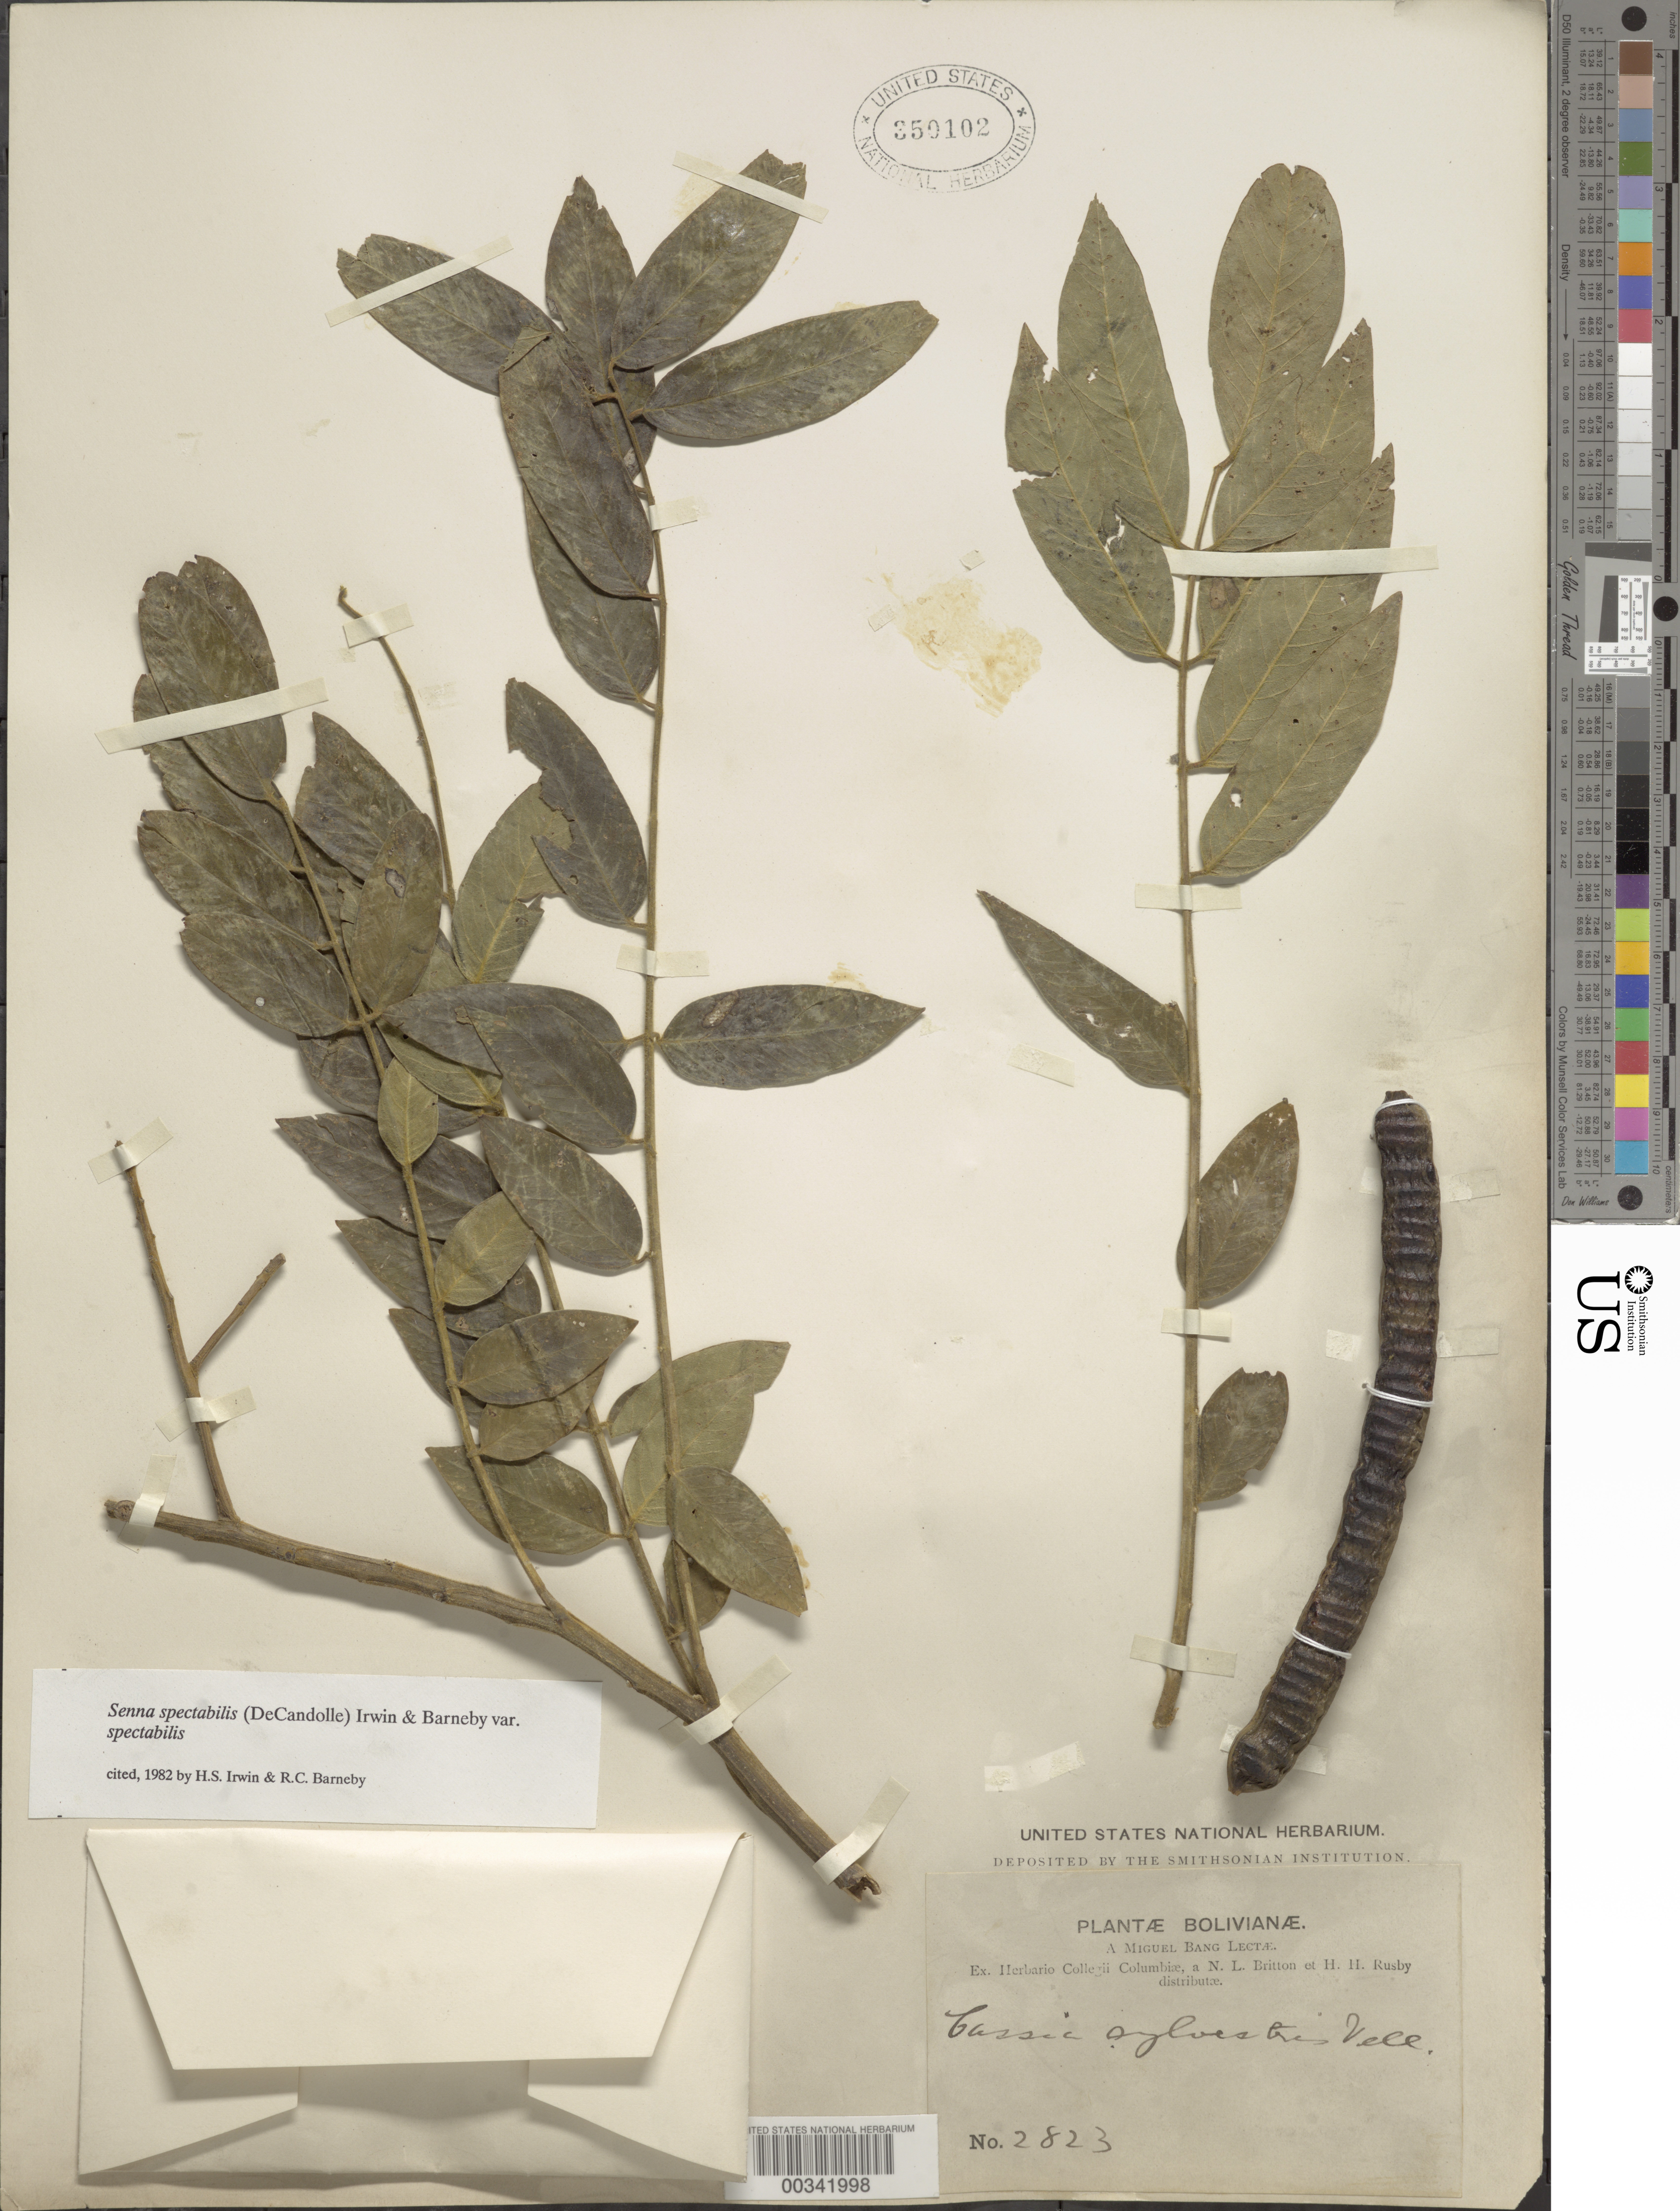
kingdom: Plantae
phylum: Tracheophyta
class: Magnoliopsida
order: Fabales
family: Fabaceae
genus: Senna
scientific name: Senna spectabilis var. spectabilis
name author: (DC.) H.S. Irwin & Barneby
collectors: M. Bang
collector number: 2823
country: Bolivia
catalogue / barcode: US 350102